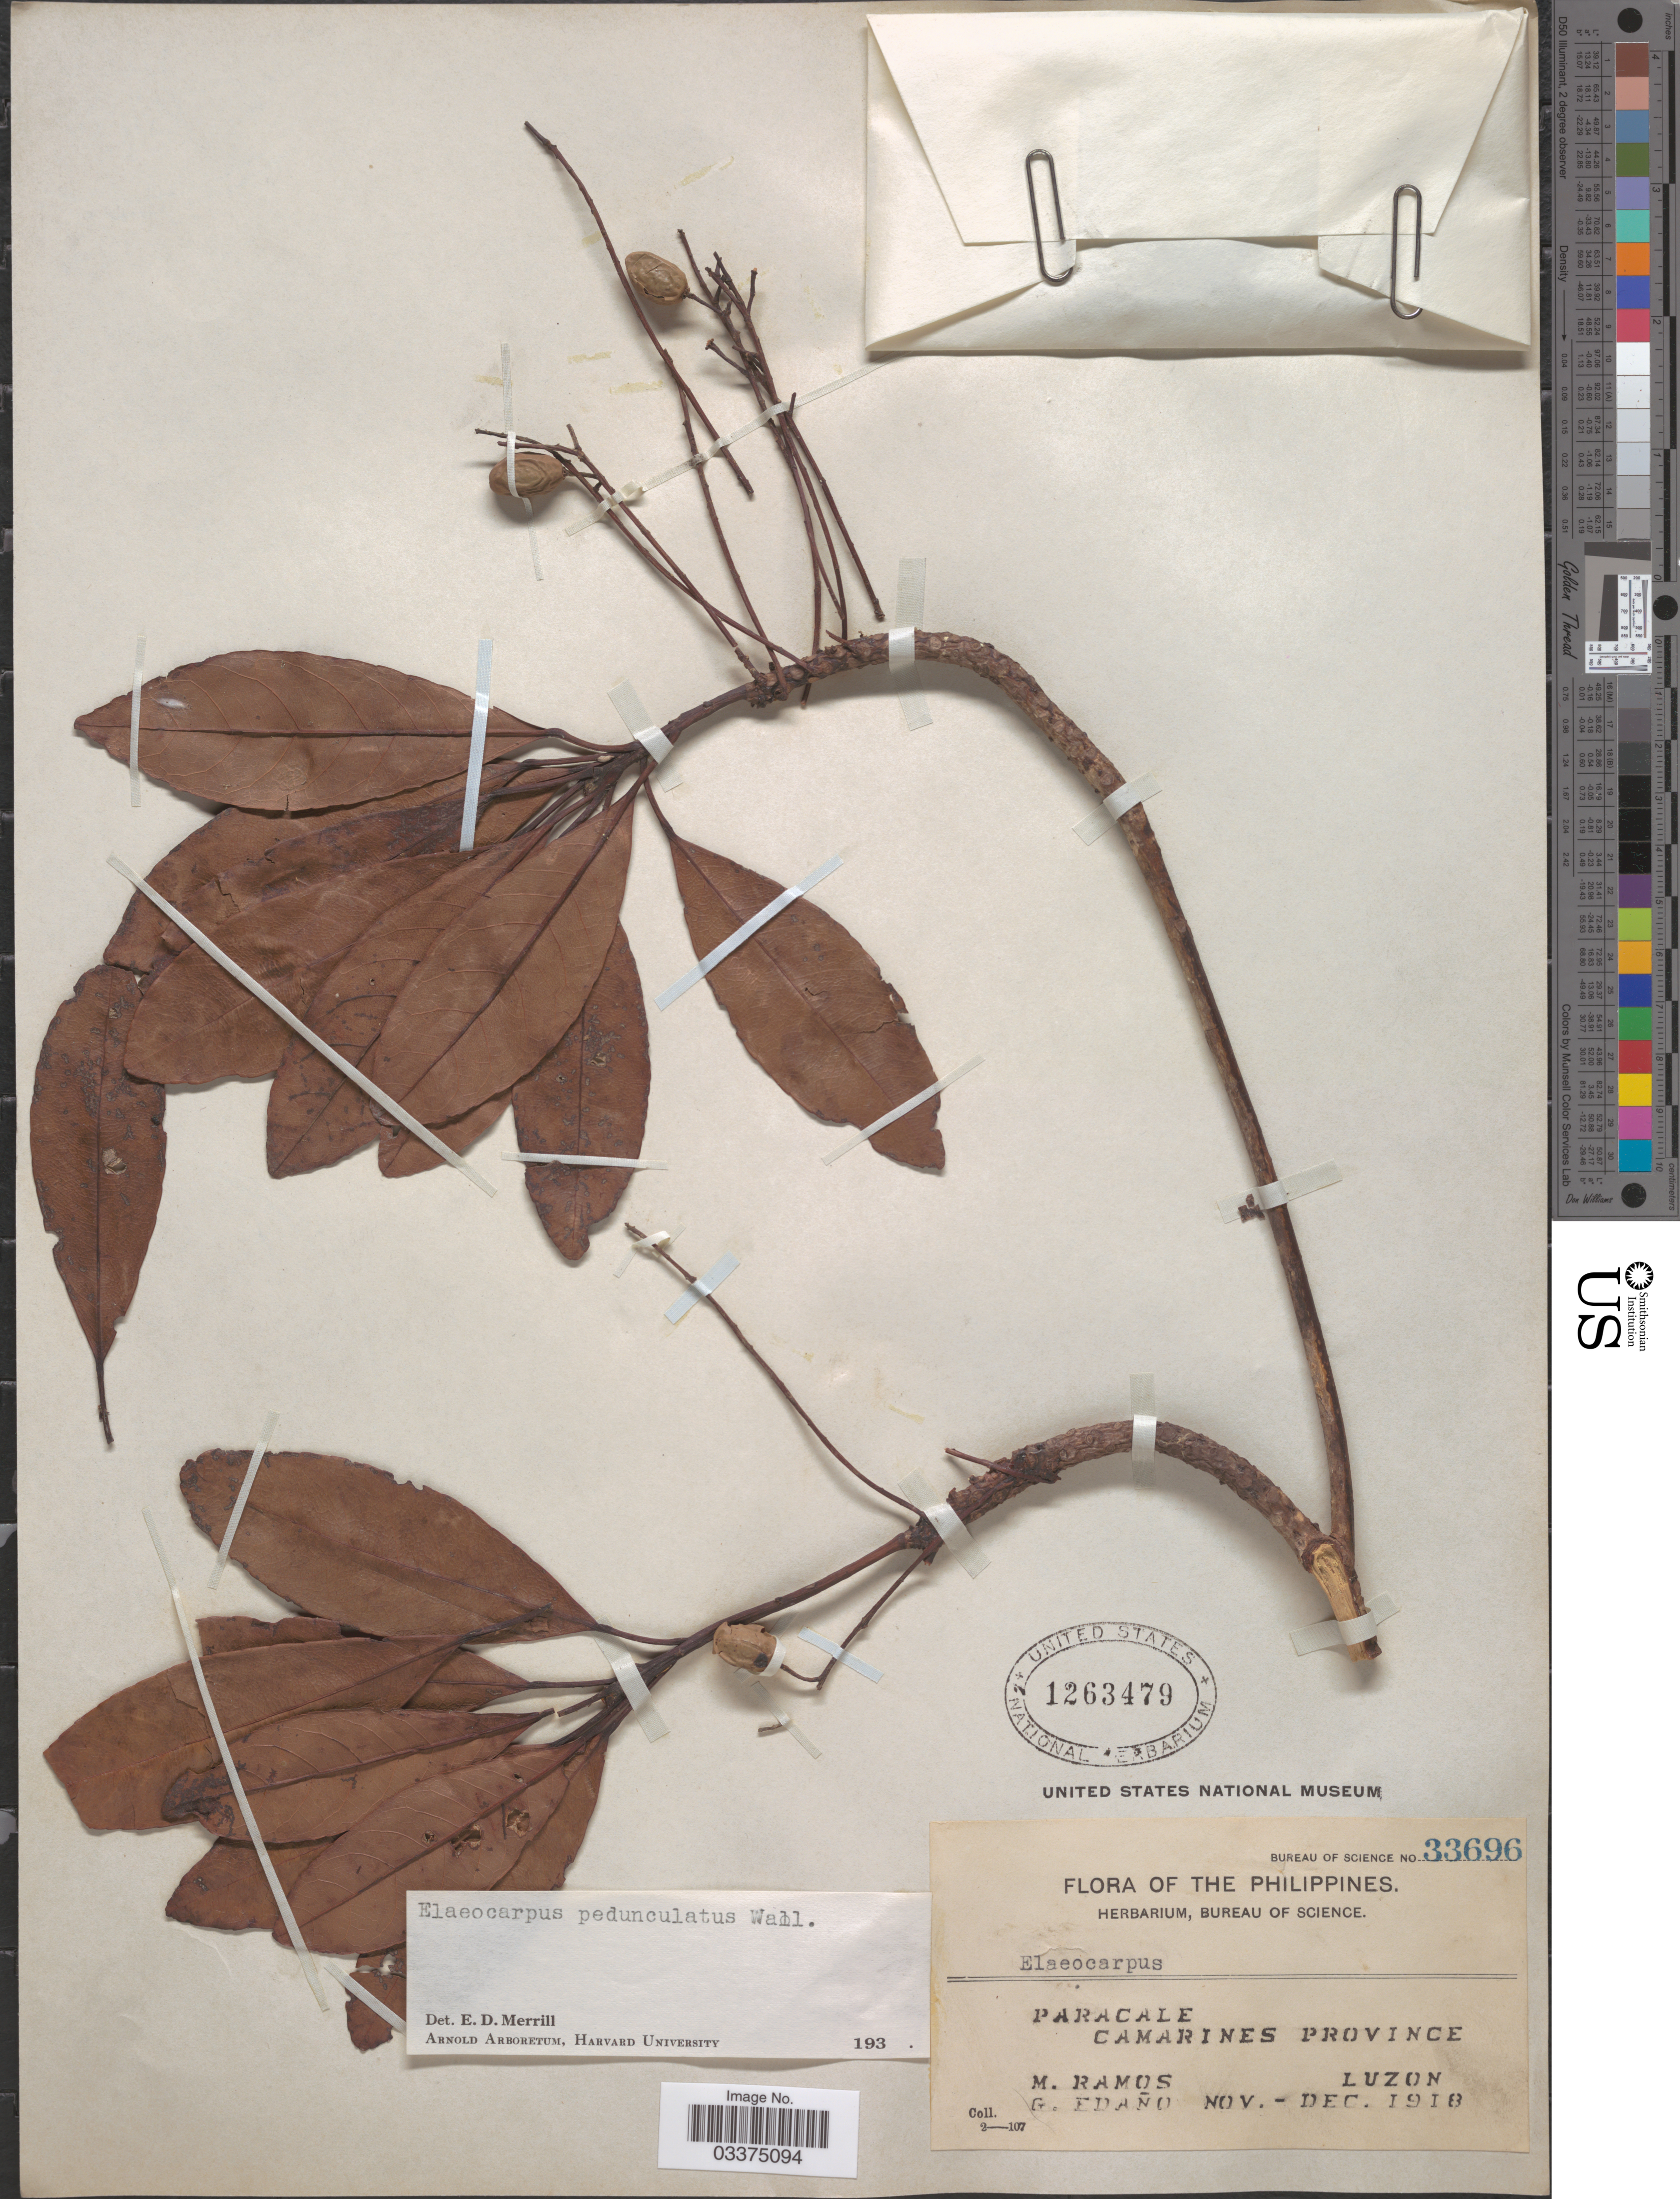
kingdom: Plantae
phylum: Tracheophyta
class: Magnoliopsida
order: Oxalidales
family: Elaeocarpaceae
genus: Elaeocarpus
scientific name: Elaeocarpus pedunculatus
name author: Wall.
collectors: M. Ramos & G. Edaño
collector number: Bureau of Science 33696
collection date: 1918-11/1918-12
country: Philippines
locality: Paracale. Camarines Province. Luzon.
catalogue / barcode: US 1263479